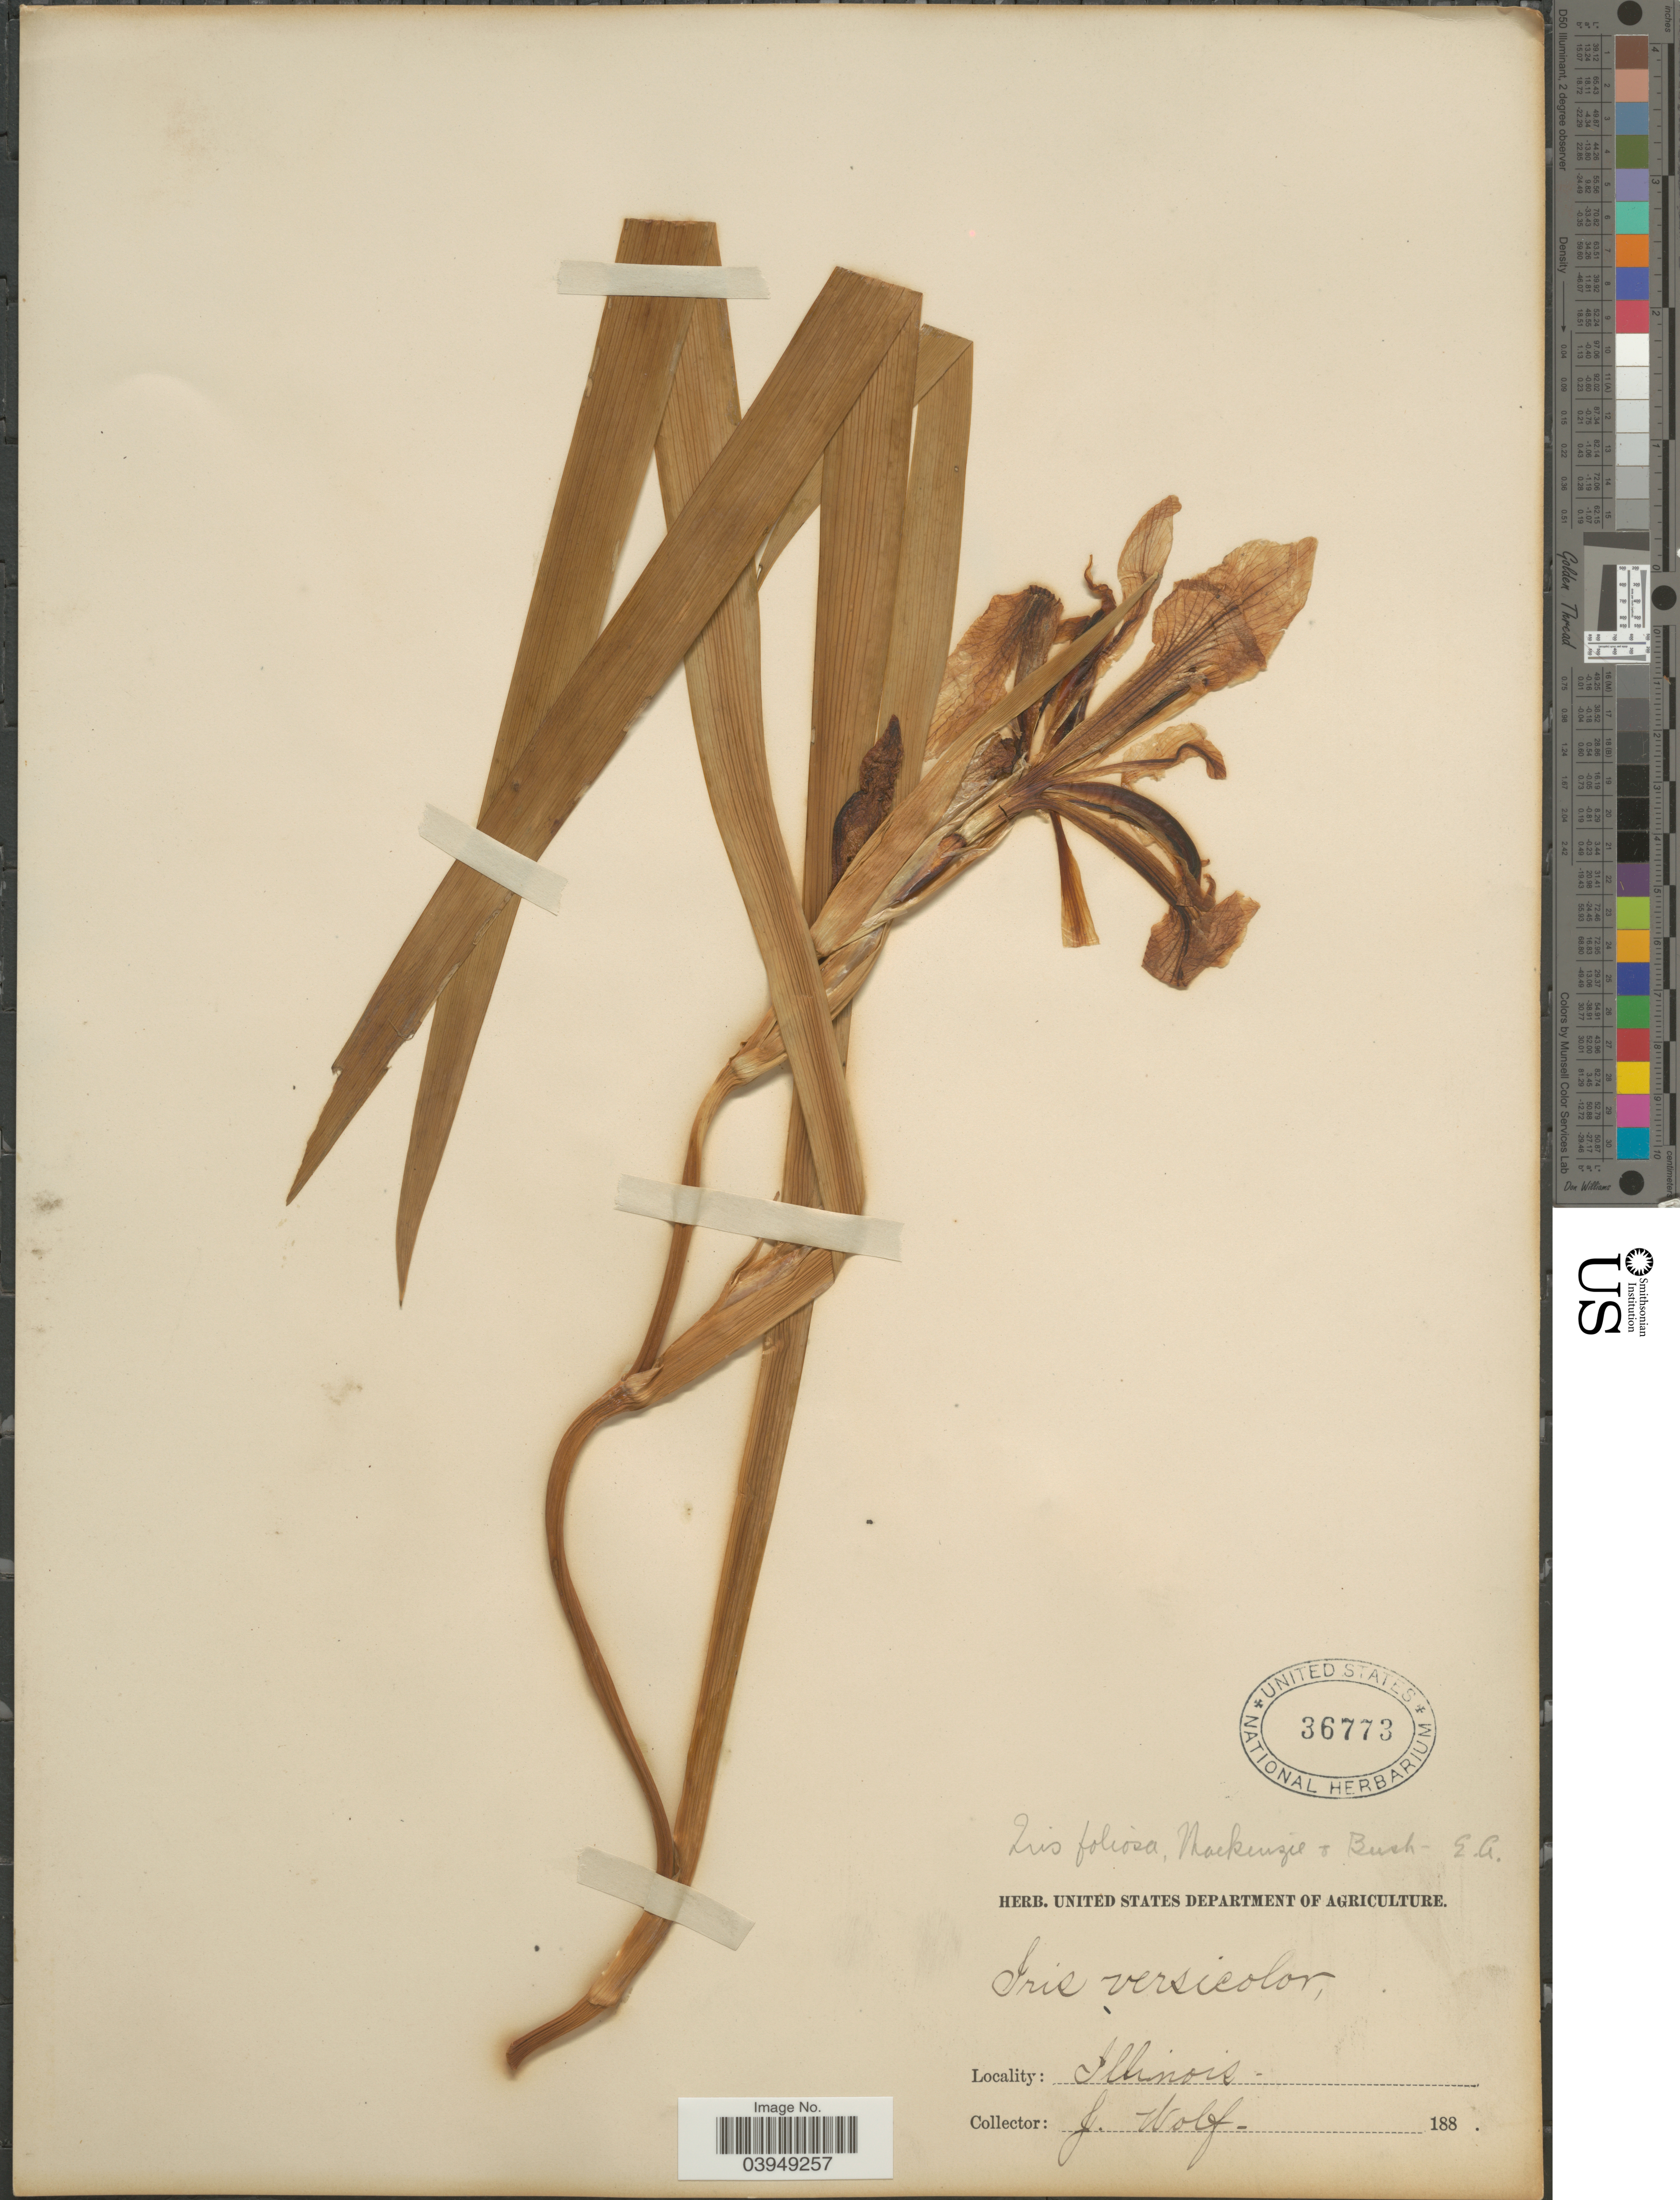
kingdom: Plantae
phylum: Tracheophyta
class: Liliopsida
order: Asparagales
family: Iridaceae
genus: Iris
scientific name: Iris versicolor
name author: L.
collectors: J. Wolf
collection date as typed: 188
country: United States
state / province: Illinois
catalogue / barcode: US 36773